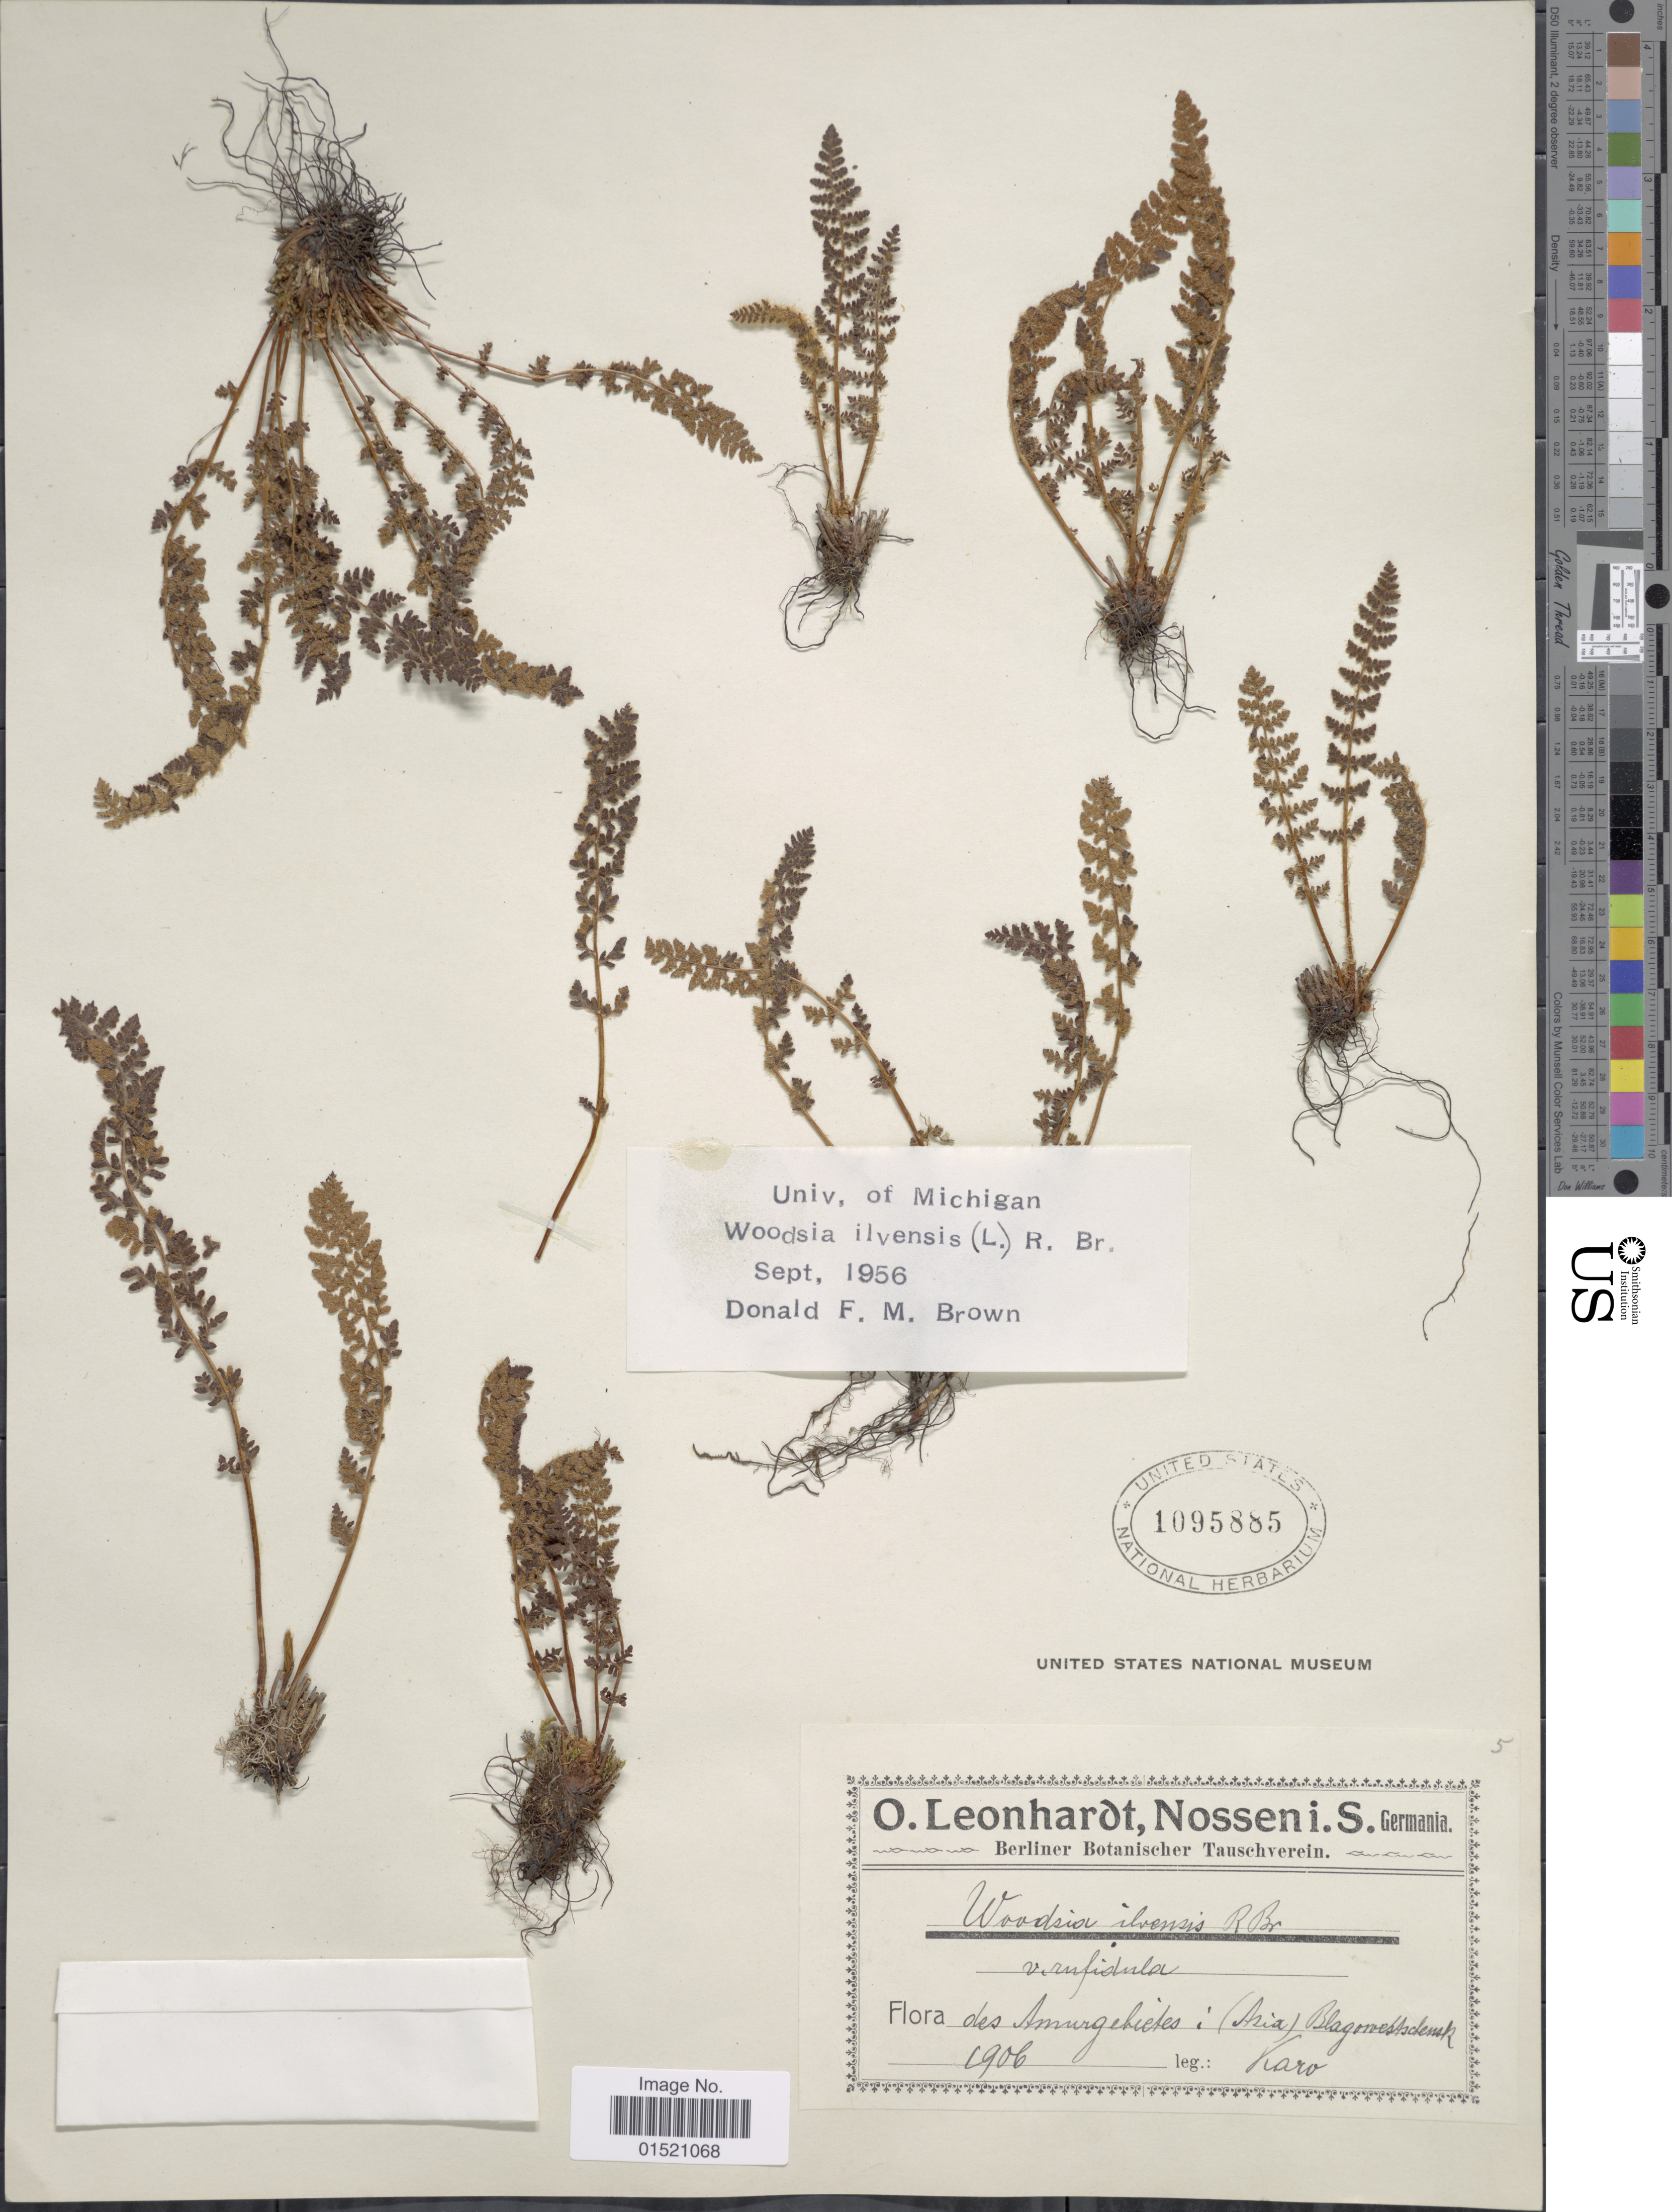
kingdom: Plantae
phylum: Tracheophyta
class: Polypodiopsida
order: Polypodiales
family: Woodsiaceae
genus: Woodsia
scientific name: Woodsia ilvensis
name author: (L.) R. Br.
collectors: Karo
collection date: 1906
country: Germany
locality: Des Amurgebietes: (Asia) Blag [illegible text]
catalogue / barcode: US 1095885